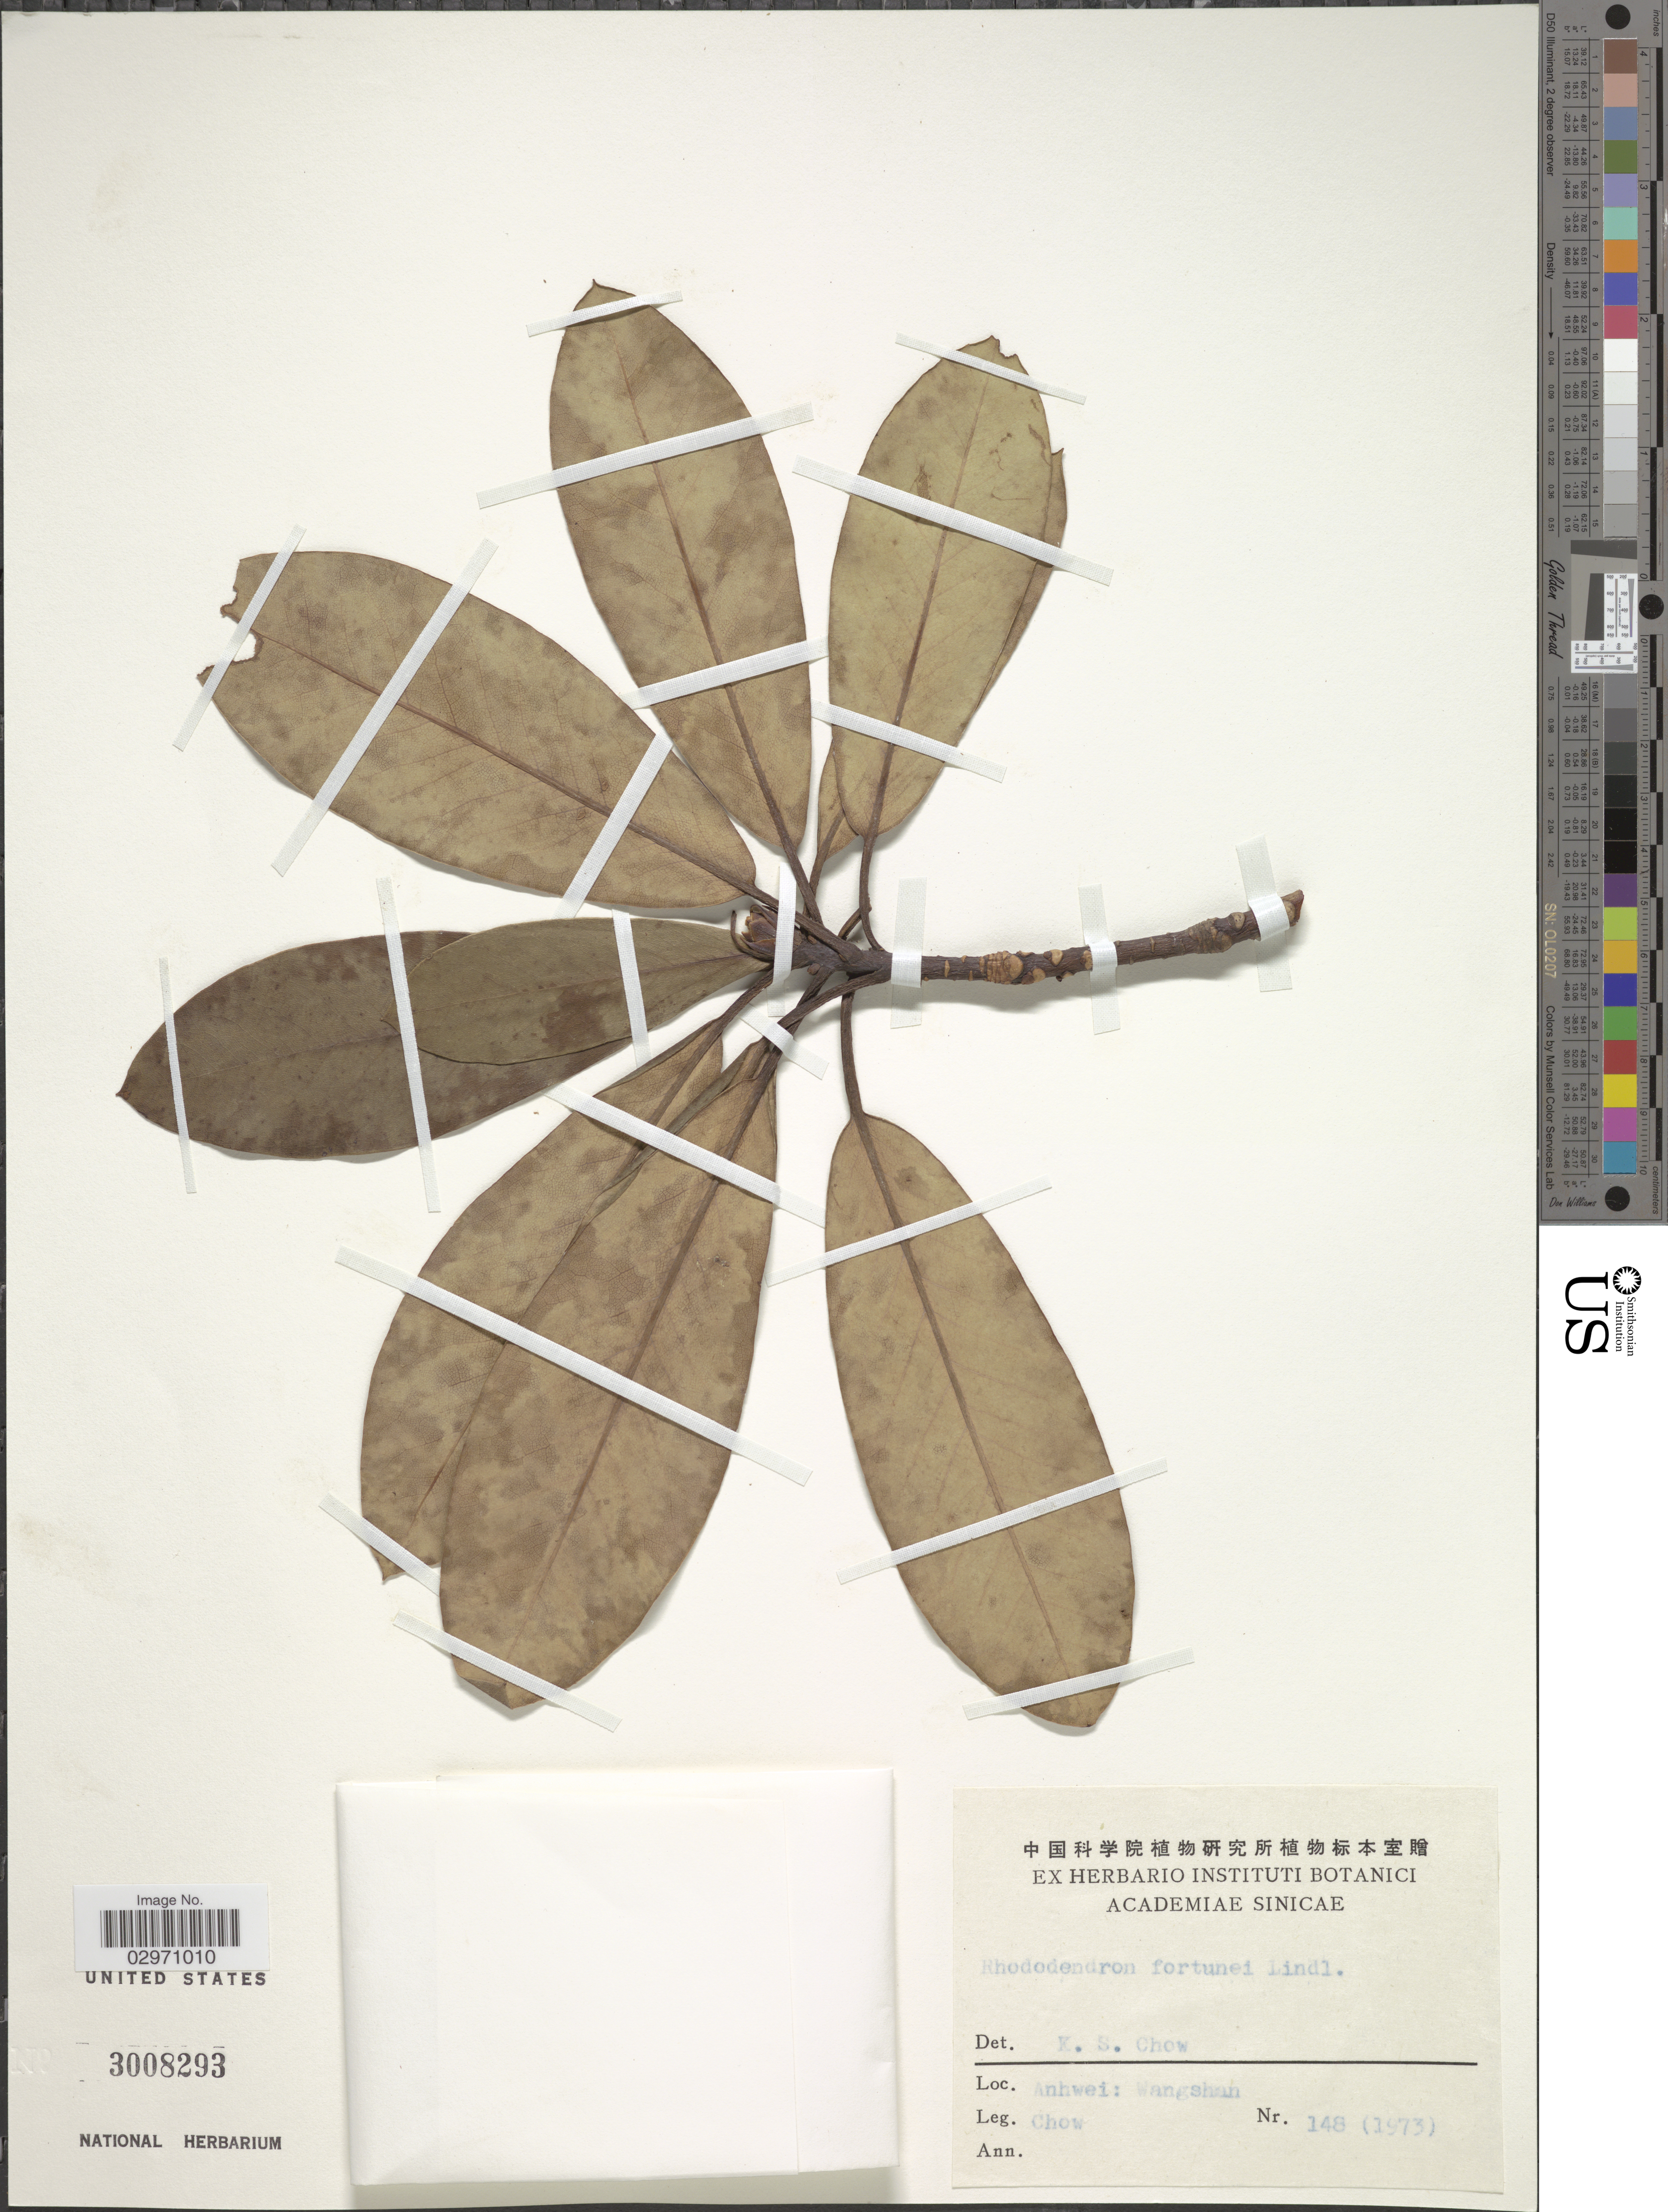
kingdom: Plantae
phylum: Tracheophyta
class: Magnoliopsida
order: Ericales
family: Ericaceae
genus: Rhododendron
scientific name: Rhododendron fortunei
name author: Lindl.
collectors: Chow, --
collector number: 148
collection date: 1973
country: China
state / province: Anhui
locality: Anhwei: Wangshan.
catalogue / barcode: US 3008293